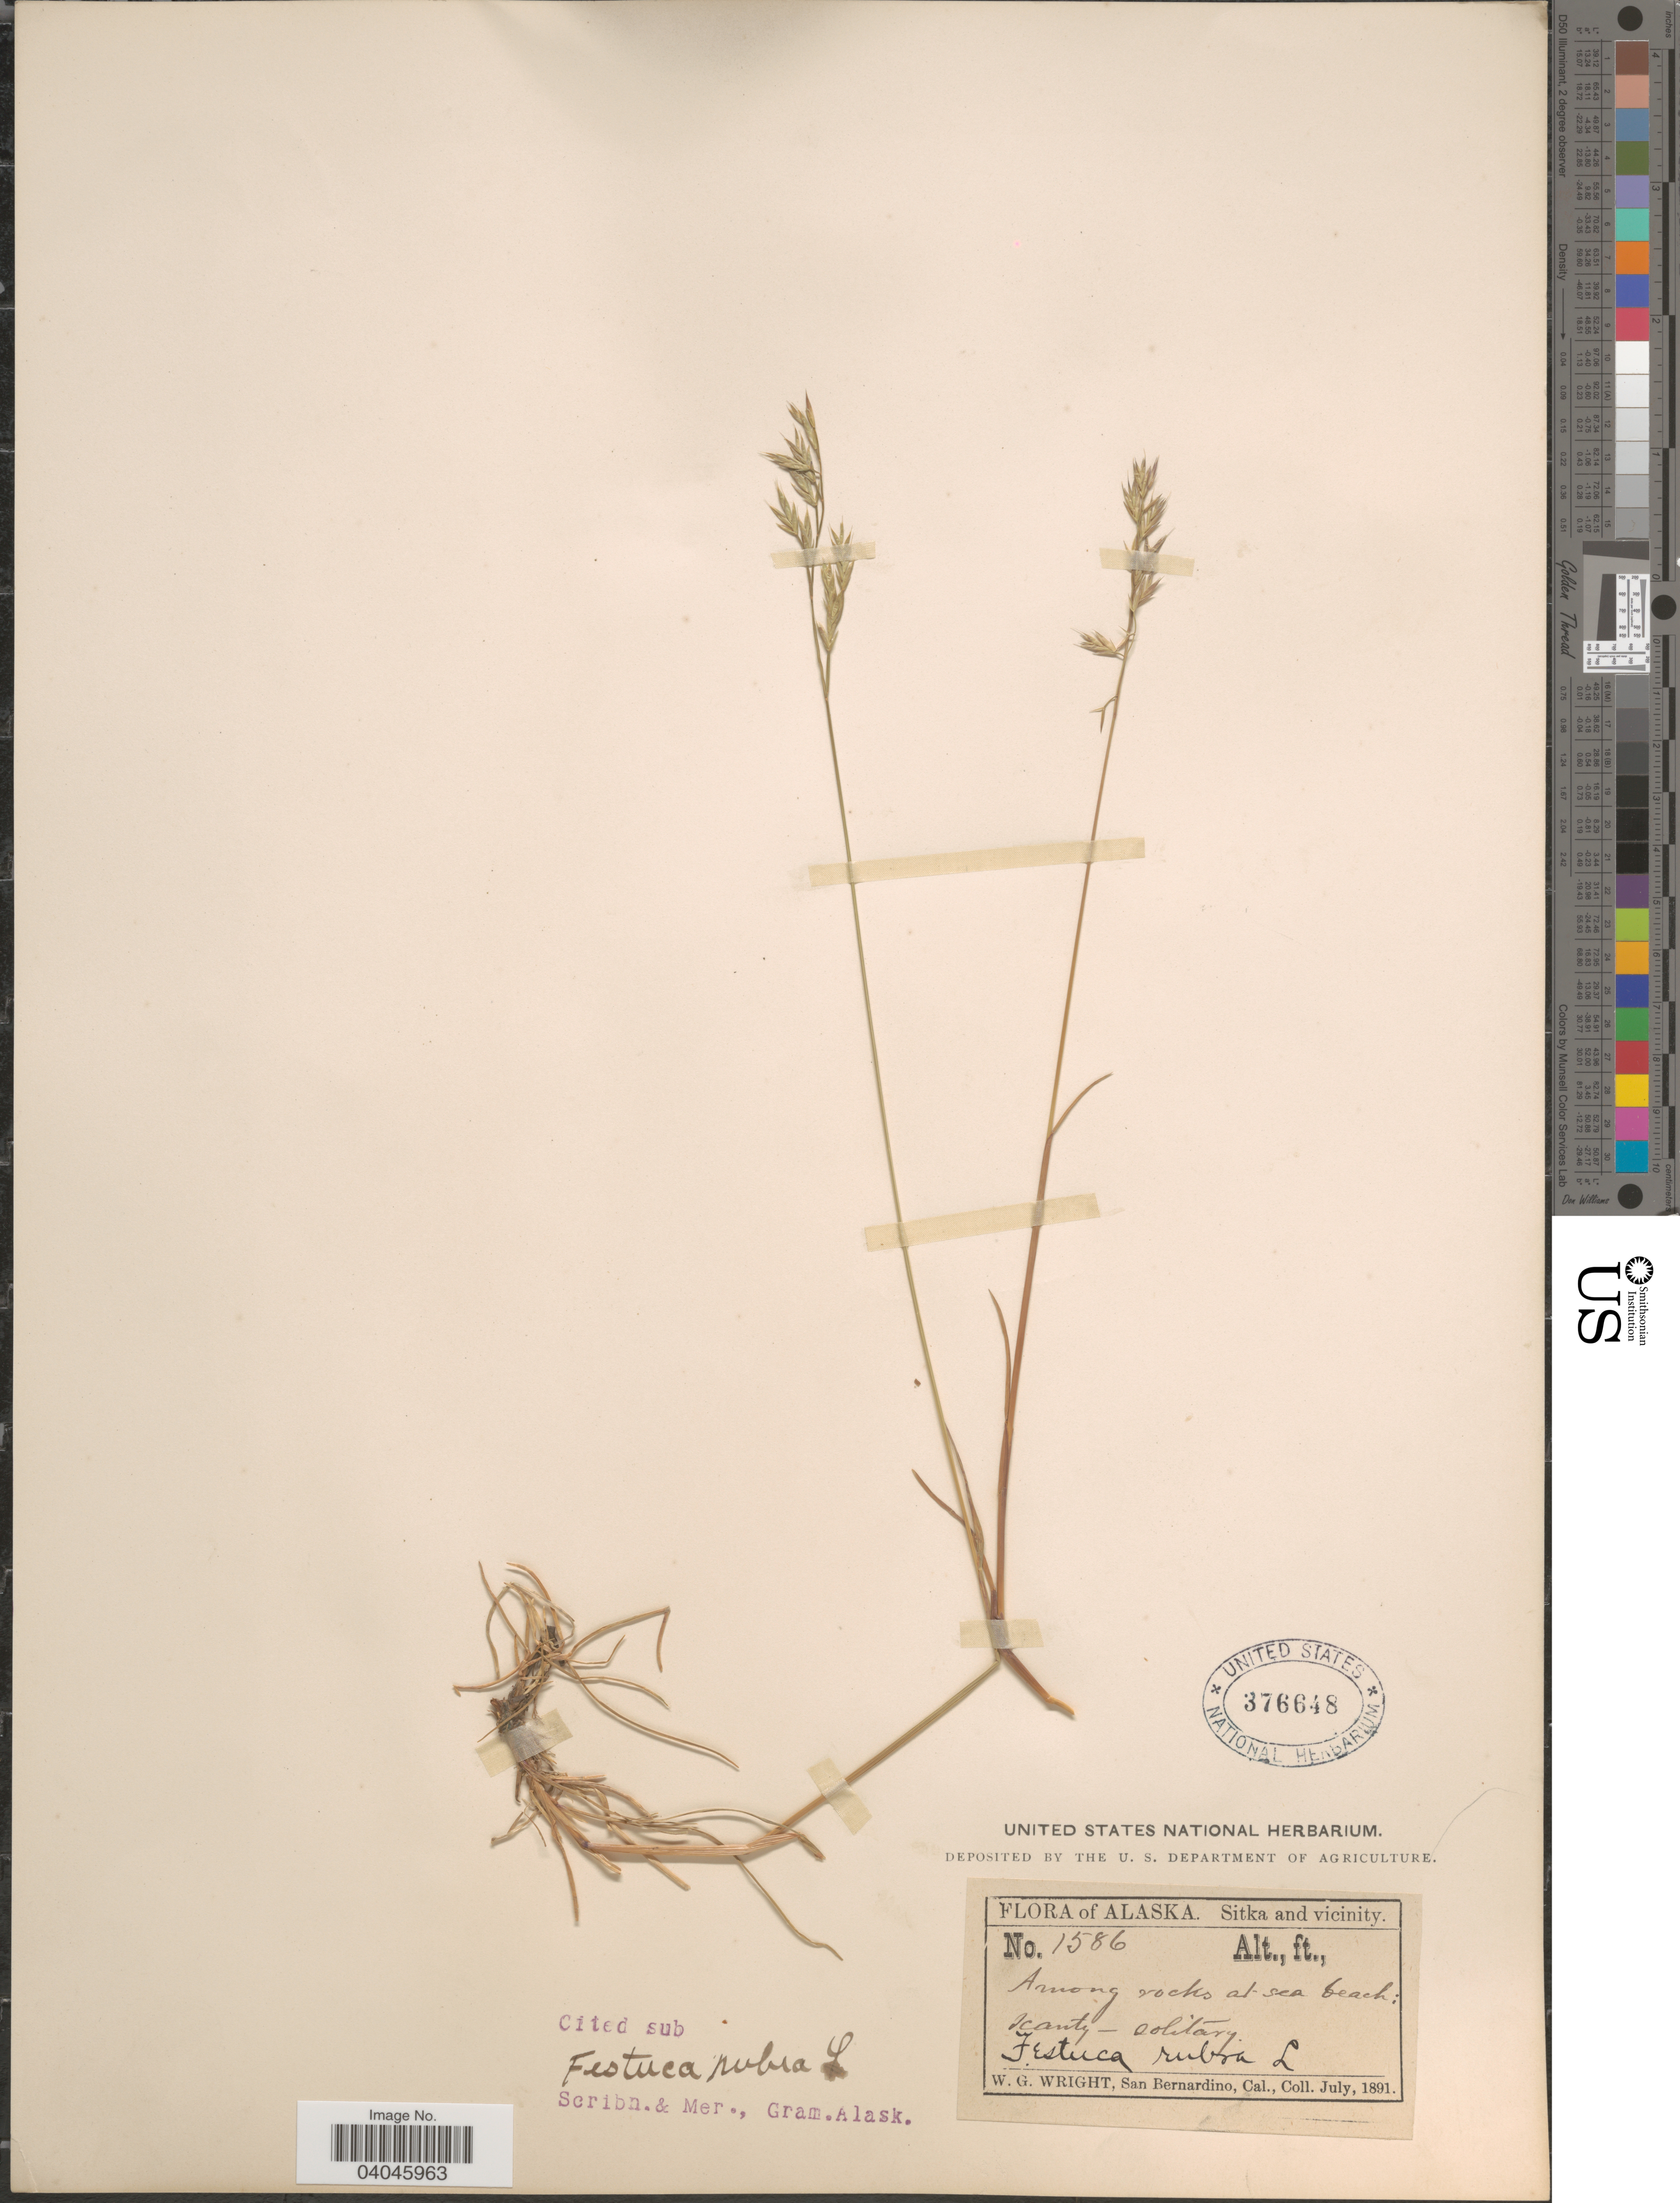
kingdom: Plantae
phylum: Tracheophyta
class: Liliopsida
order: Poales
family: Poaceae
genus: Festuca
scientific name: Festuca rubra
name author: L.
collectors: W. G. Wright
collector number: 1586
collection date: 1891-07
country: United States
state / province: Alaska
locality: Sitka and vicinity.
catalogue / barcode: US 376648